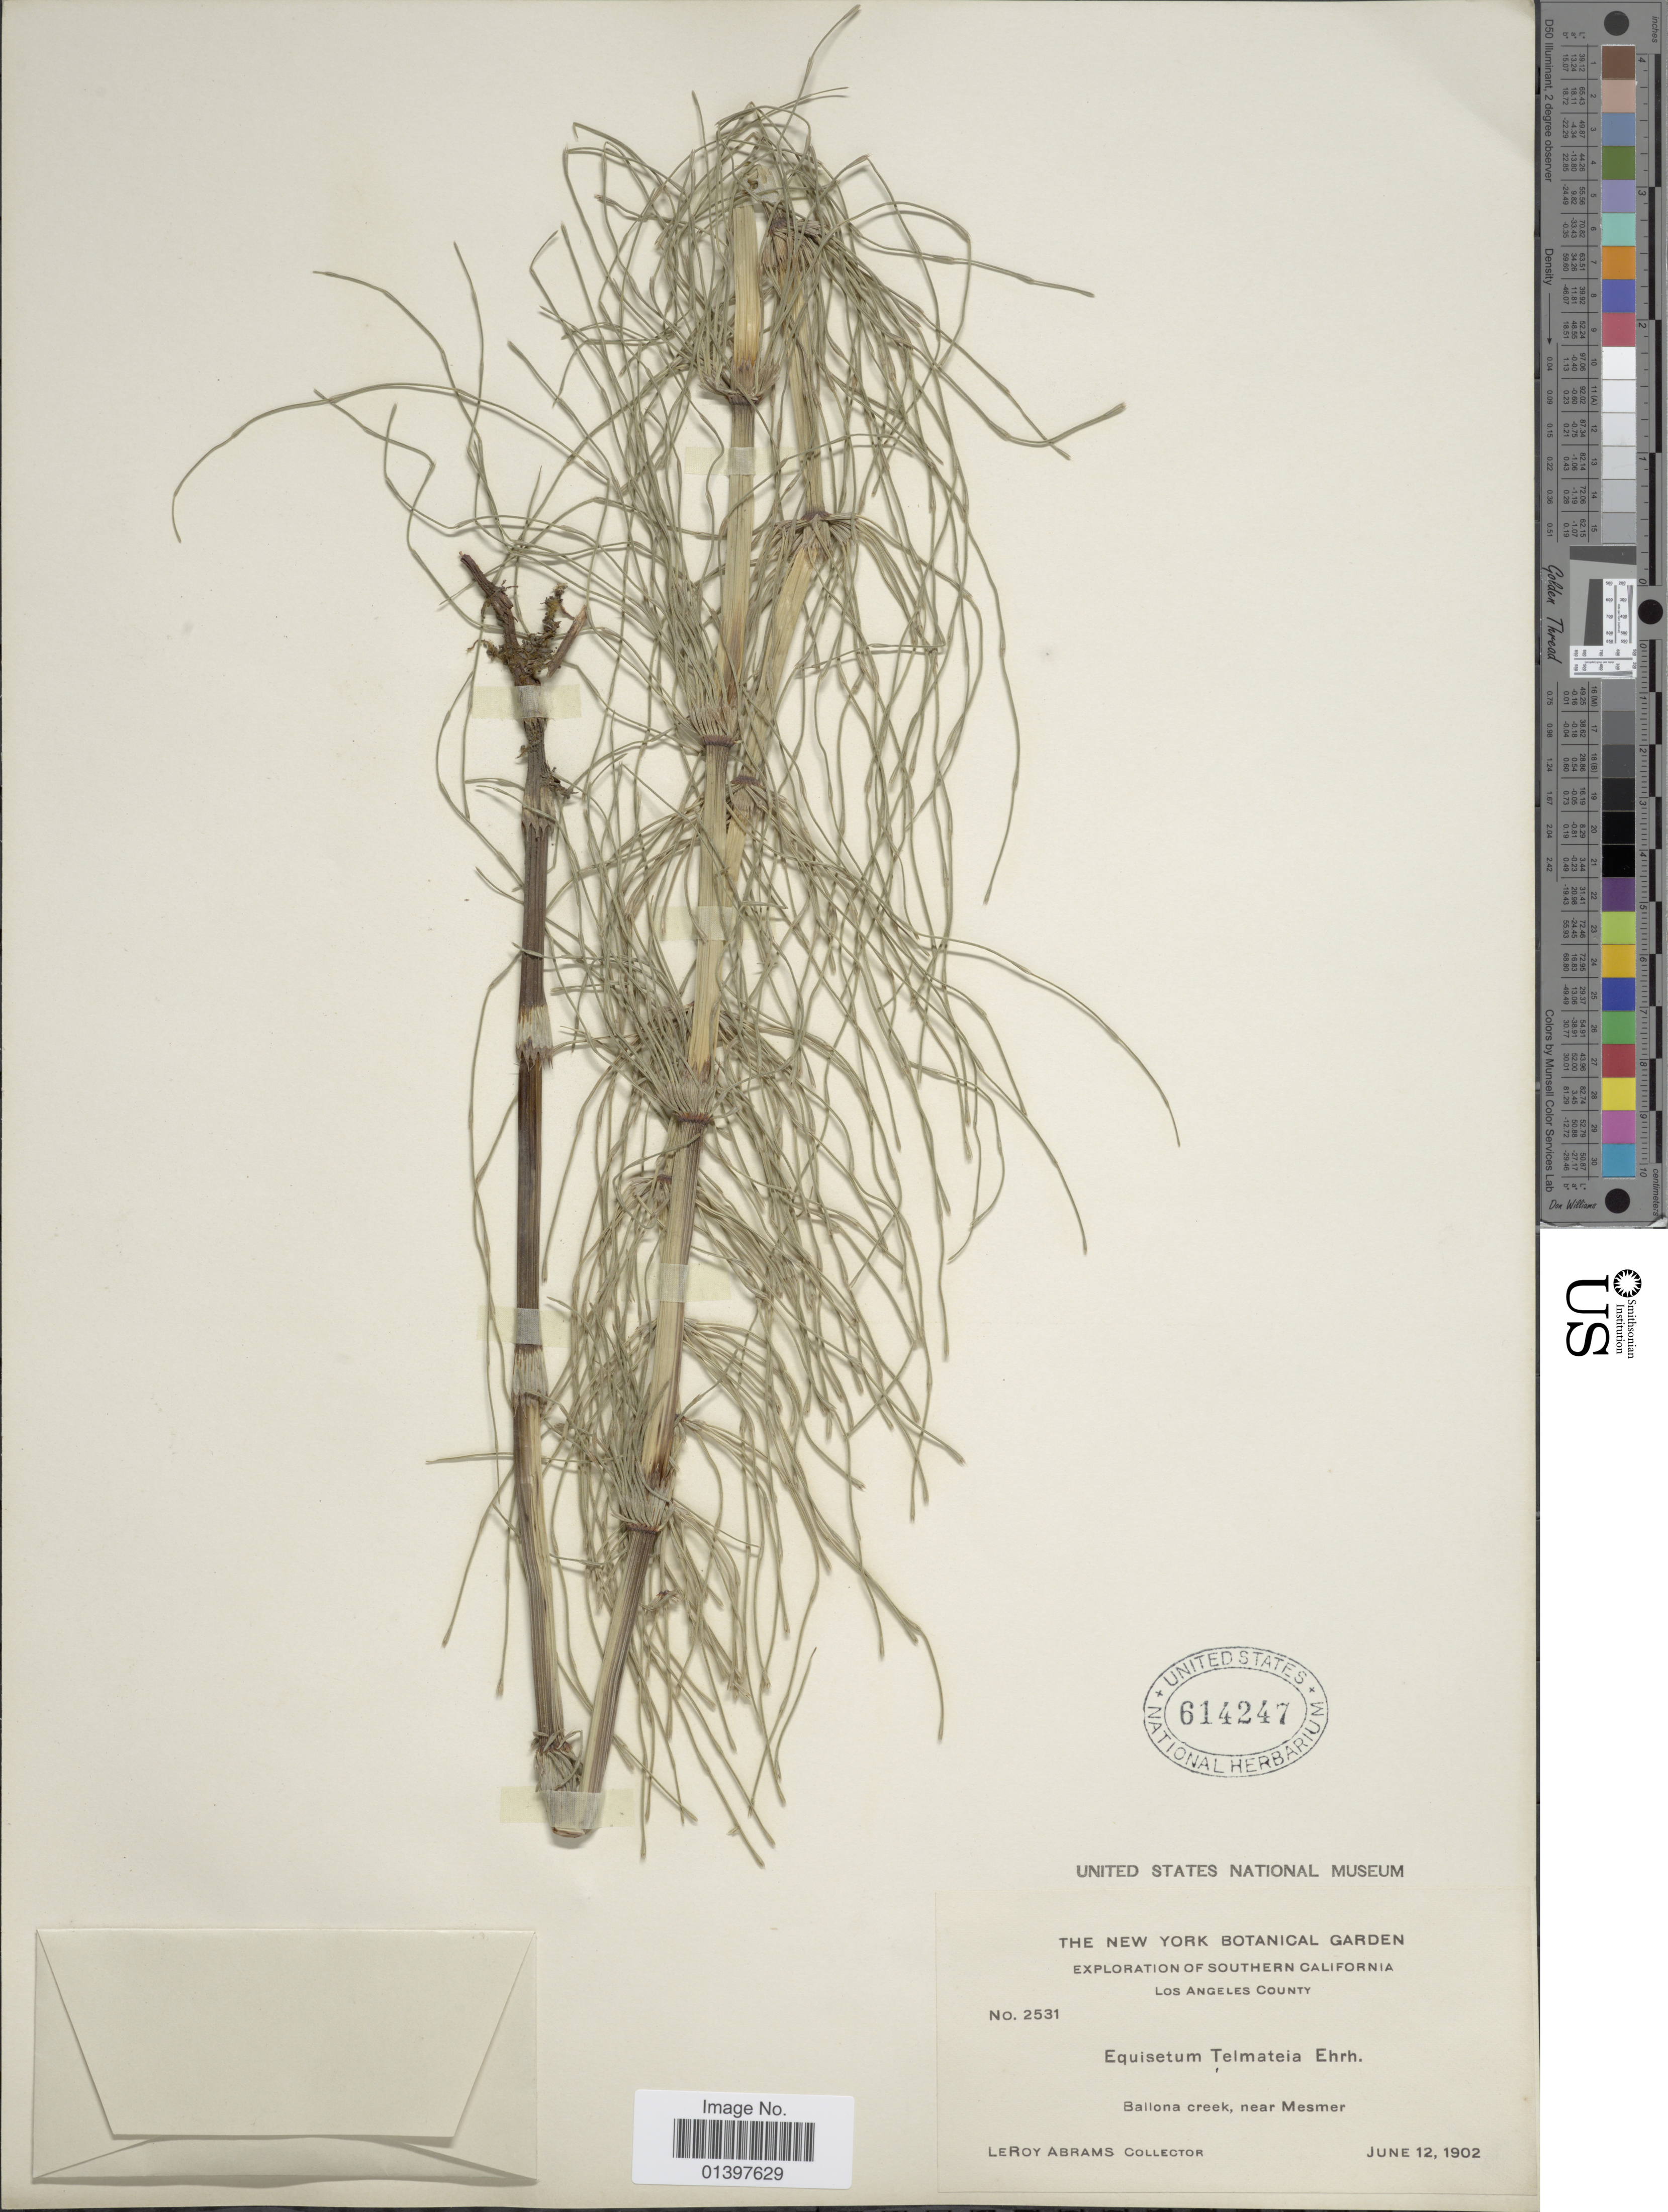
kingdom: Plantae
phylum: Tracheophyta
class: Polypodiopsida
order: Equisetales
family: Equisetaceae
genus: Equisetum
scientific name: Equisetum telmateia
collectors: L. Abrams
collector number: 2531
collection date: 1902-06-12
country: United States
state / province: California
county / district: Los Angeles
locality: Southern California, Los Angeles County, Ballona Creek, near Mesmer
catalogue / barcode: US 614247